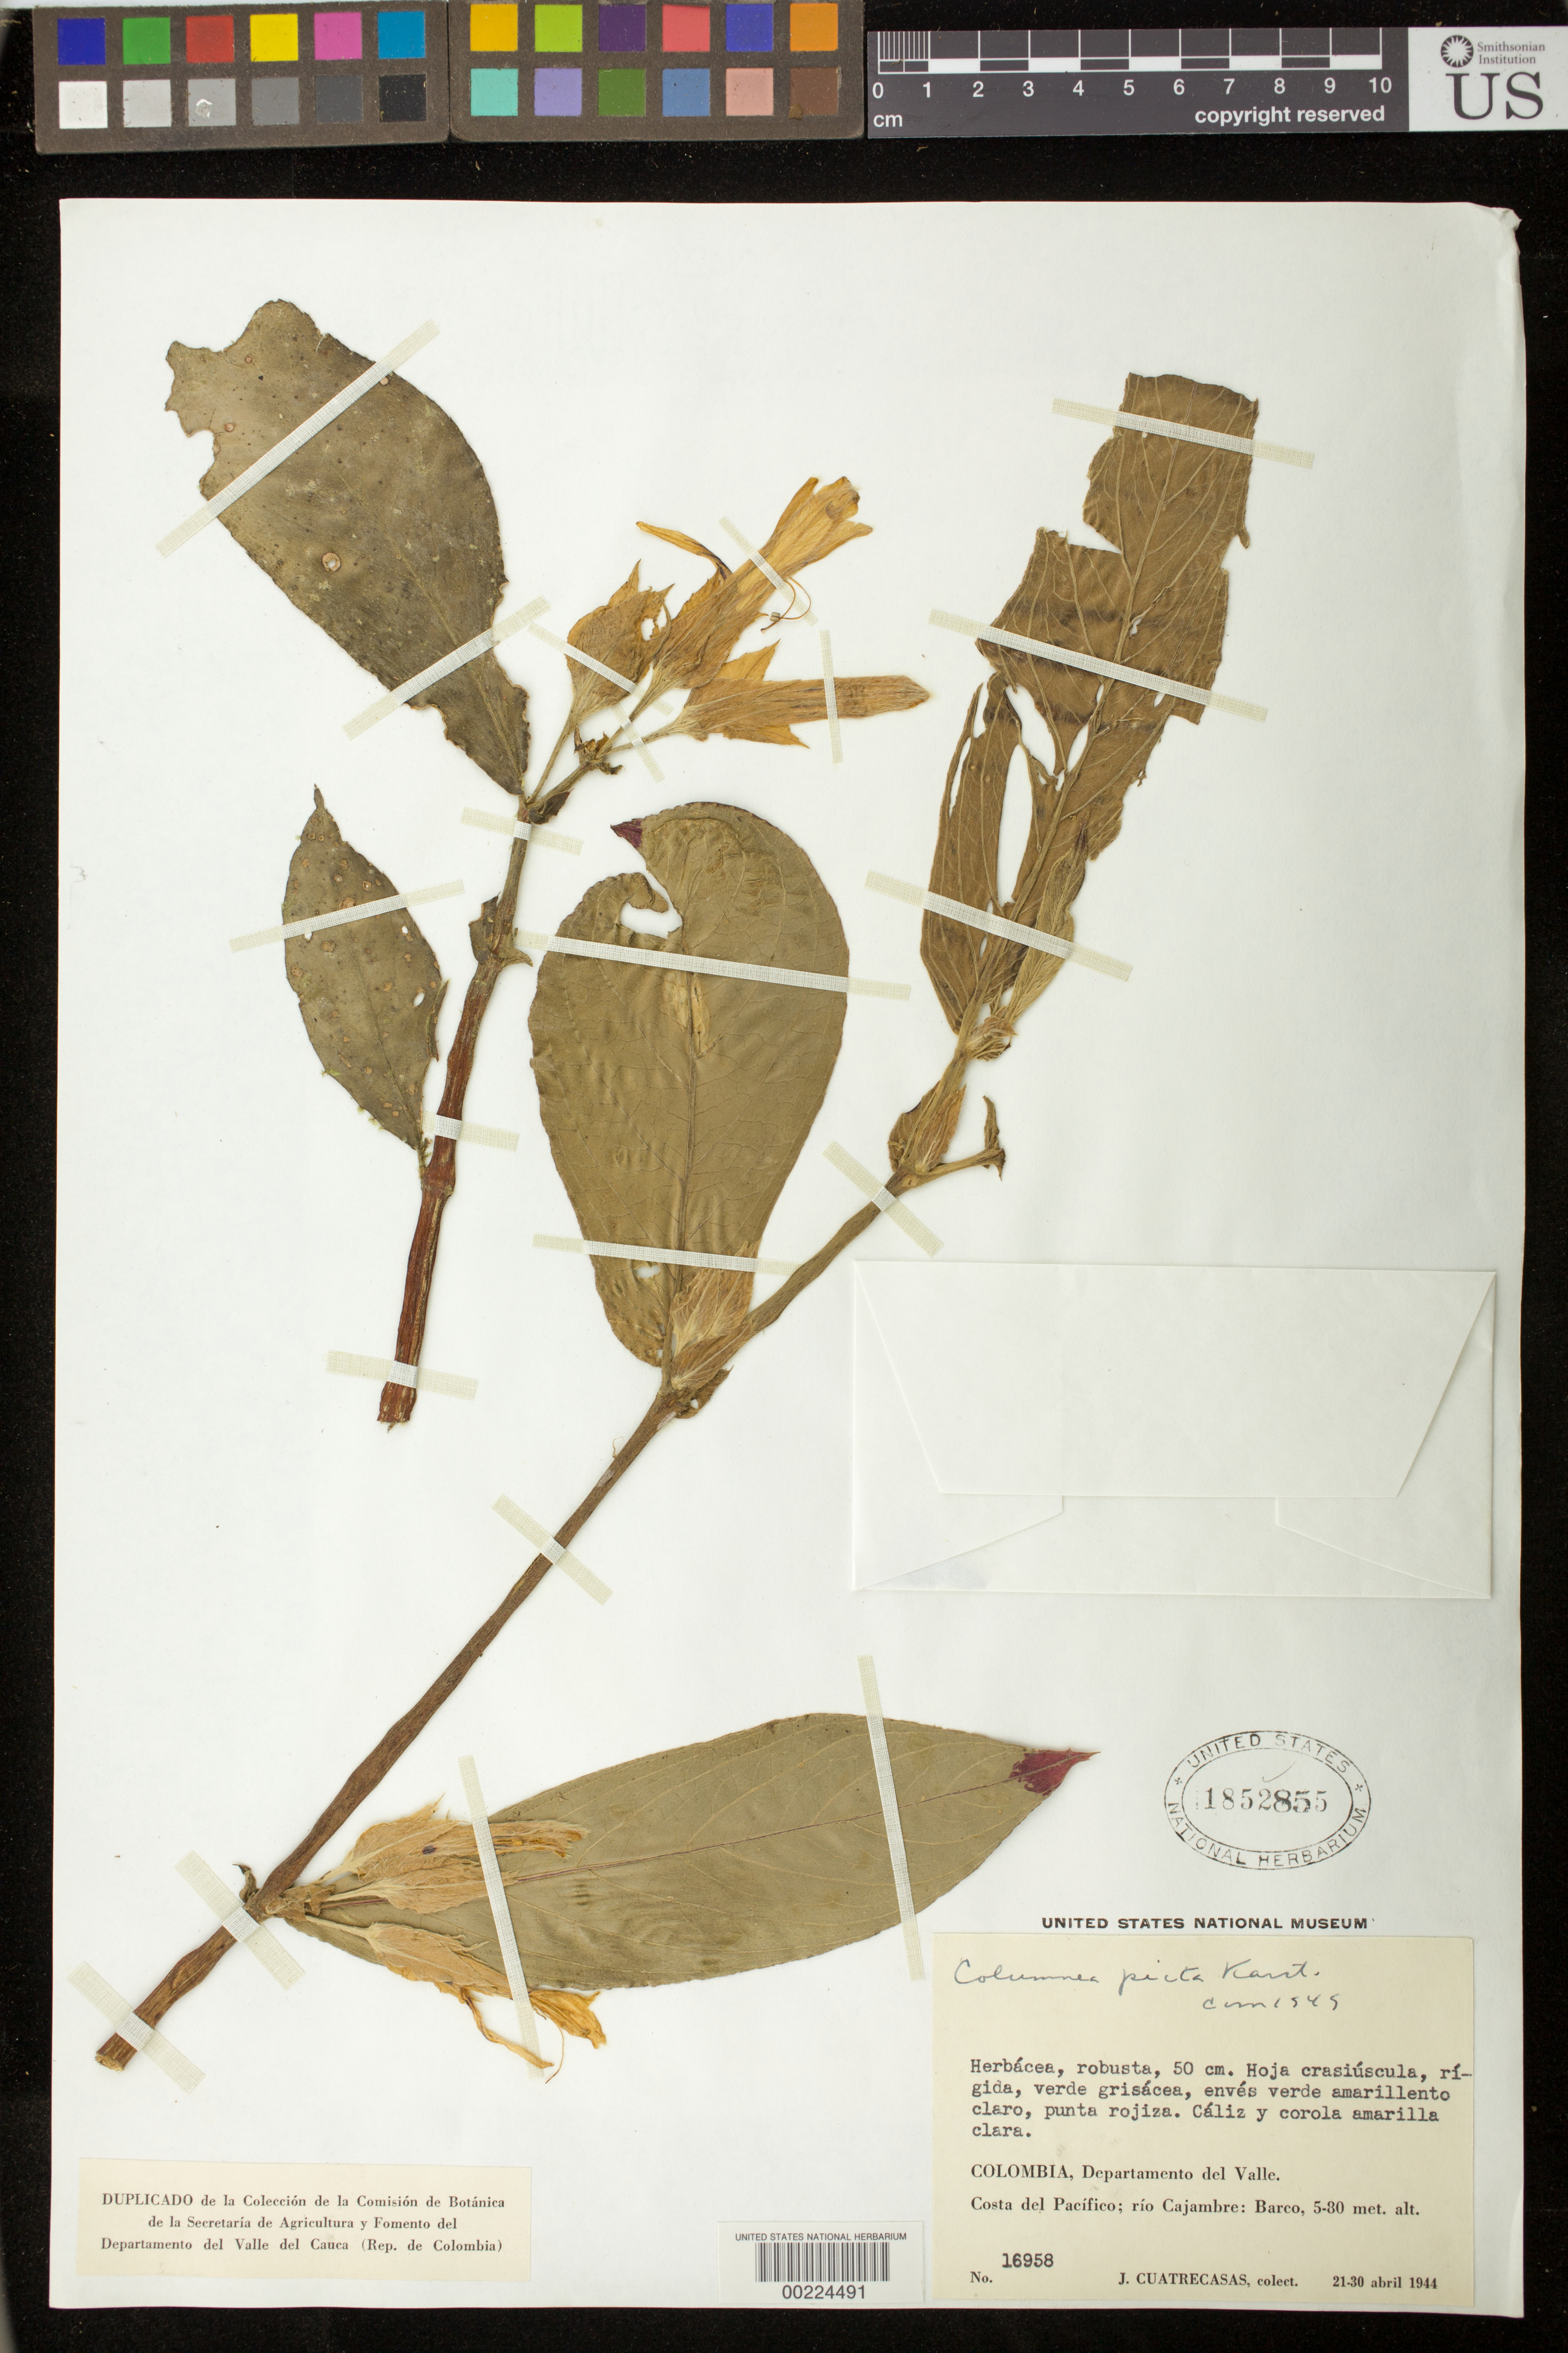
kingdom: Plantae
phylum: Tracheophyta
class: Magnoliopsida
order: Lamiales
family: Gesneriaceae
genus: Columnea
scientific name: Columnea karsteniana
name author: Singh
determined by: Skog, Laurence E.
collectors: J. Cuatrecasas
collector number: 16958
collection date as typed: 21-30 Apr 1944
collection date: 1944-04-21/1944-04-30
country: Colombia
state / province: Valle del Cauca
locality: Costa del Pacífico; río Cajambre: Barco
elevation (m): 5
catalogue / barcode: US 1852855